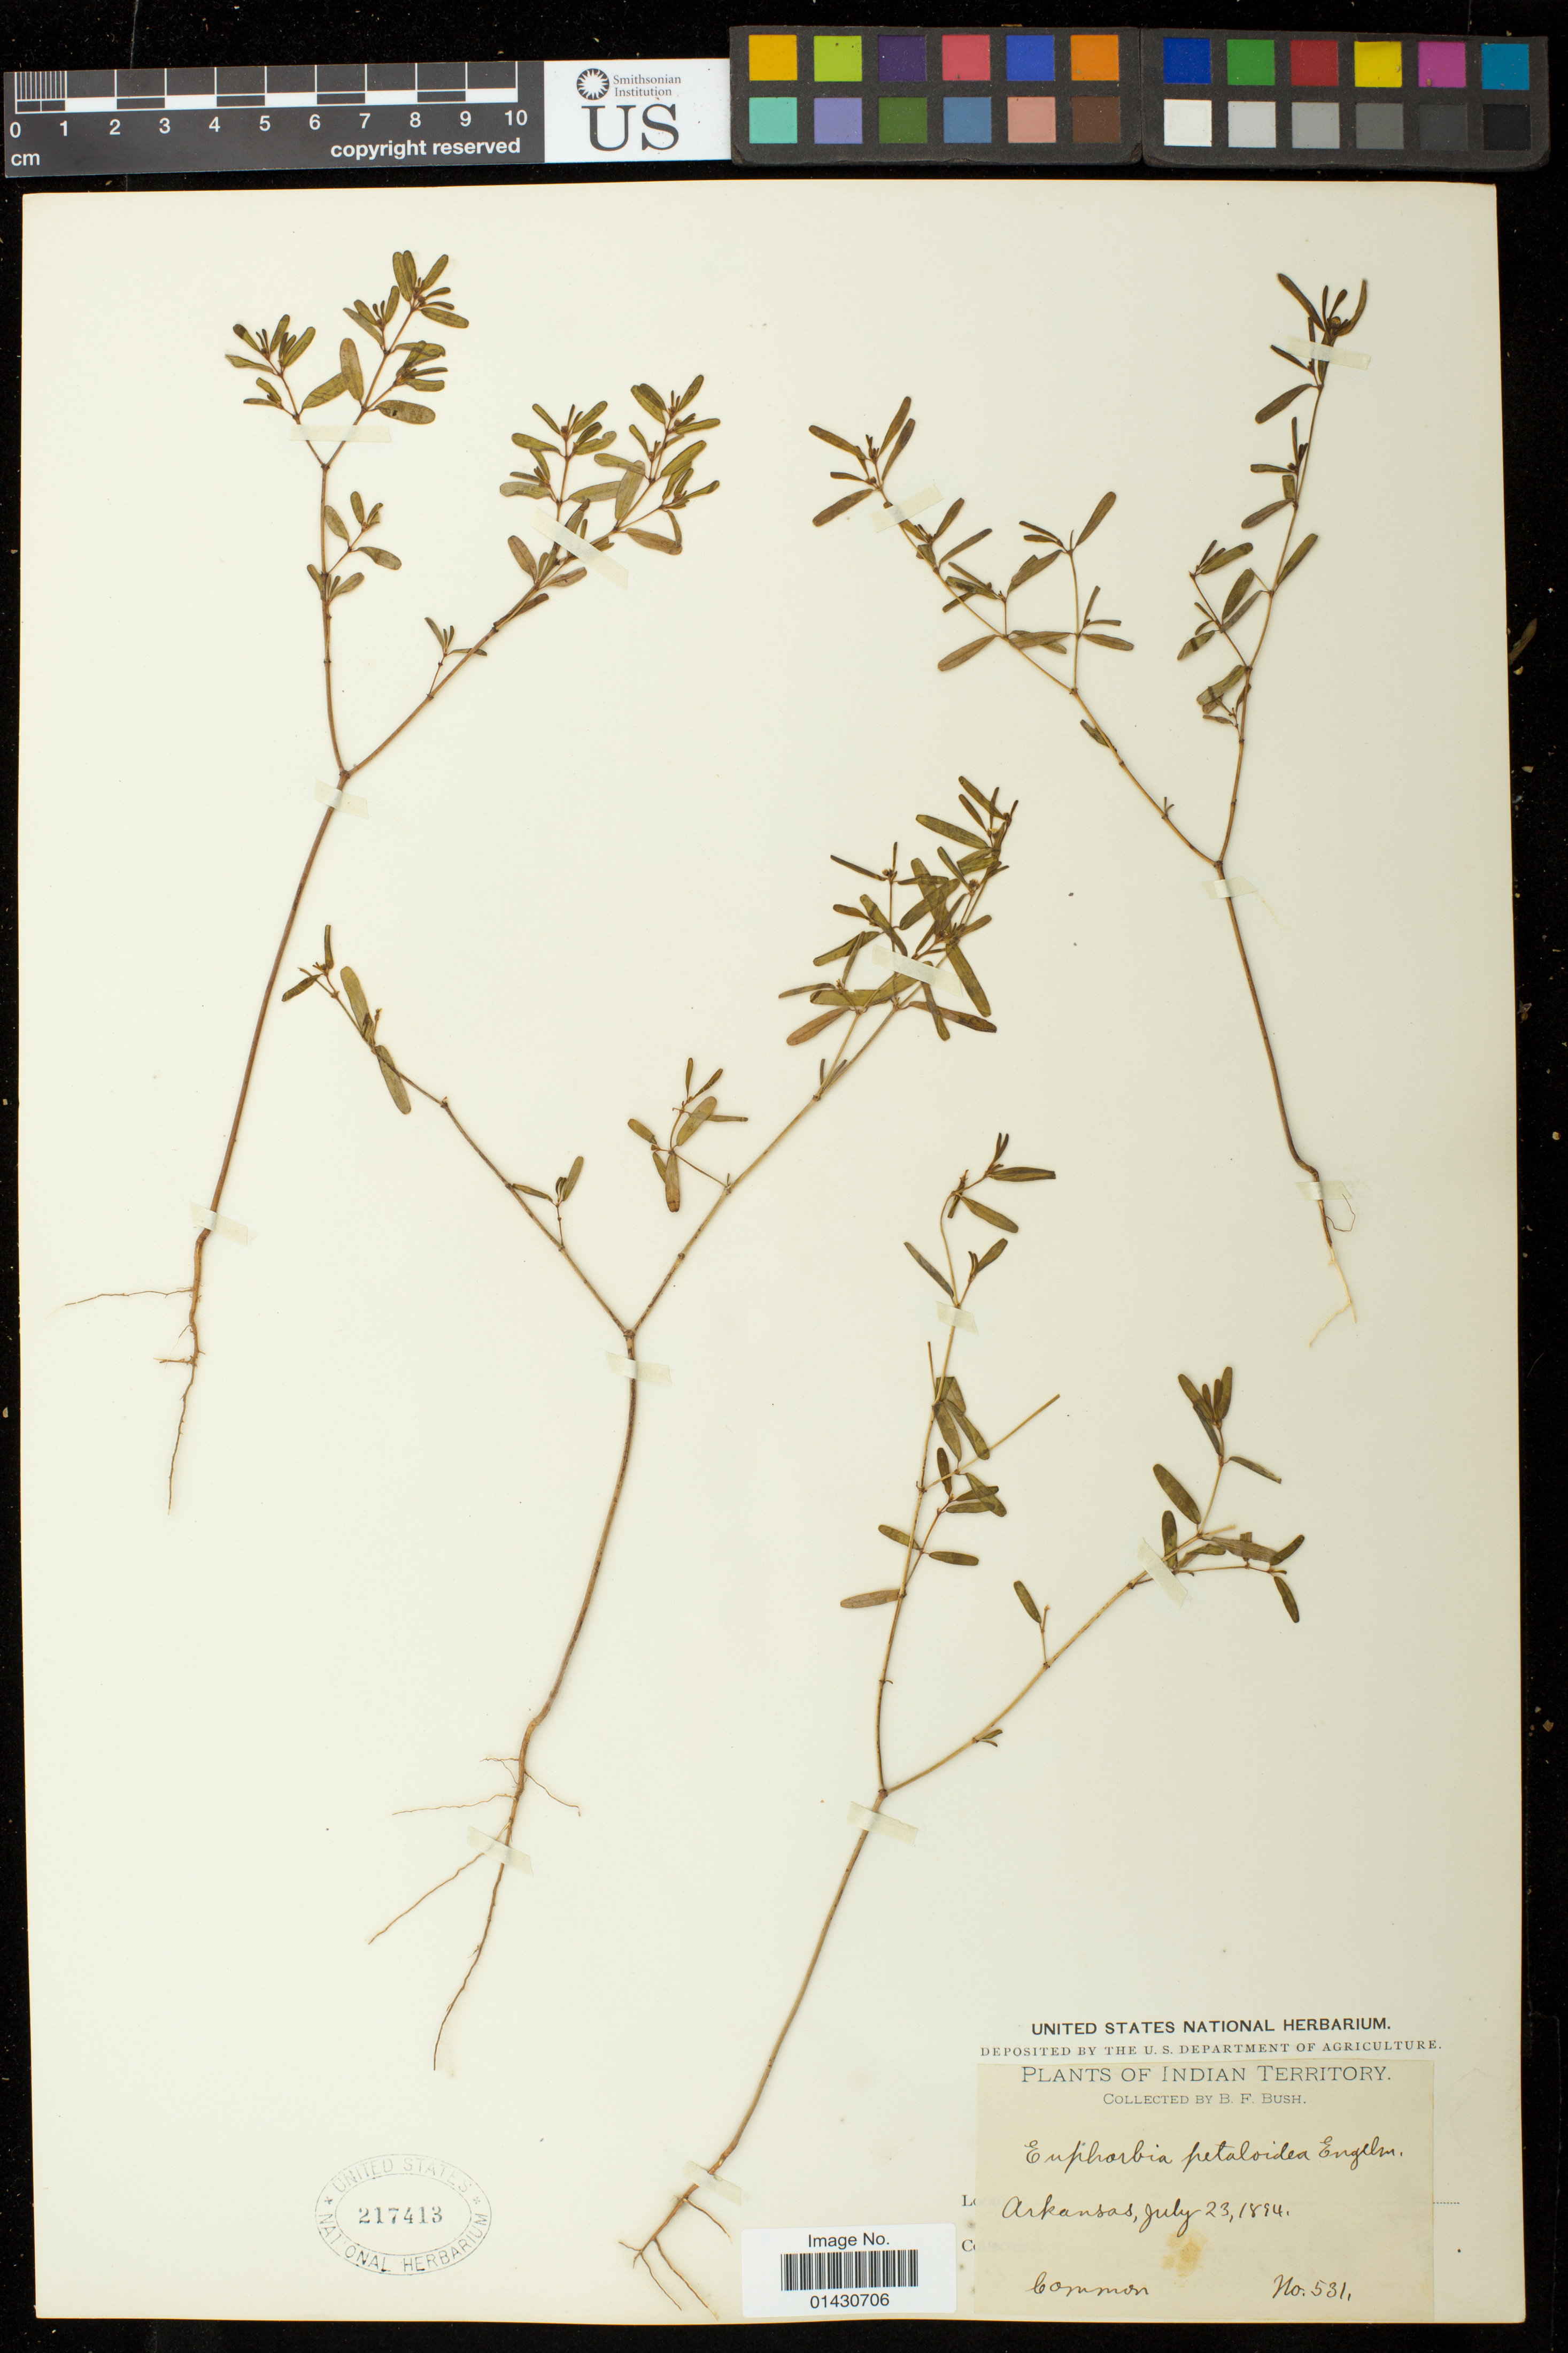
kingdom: Plantae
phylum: Tracheophyta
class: Magnoliopsida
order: Malpighiales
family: Euphorbiaceae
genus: Euphorbia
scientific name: Euphorbia missurica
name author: Raf.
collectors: B. F. Bush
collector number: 531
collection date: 1854-07-23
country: United States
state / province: Arkansas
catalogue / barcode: US 217413